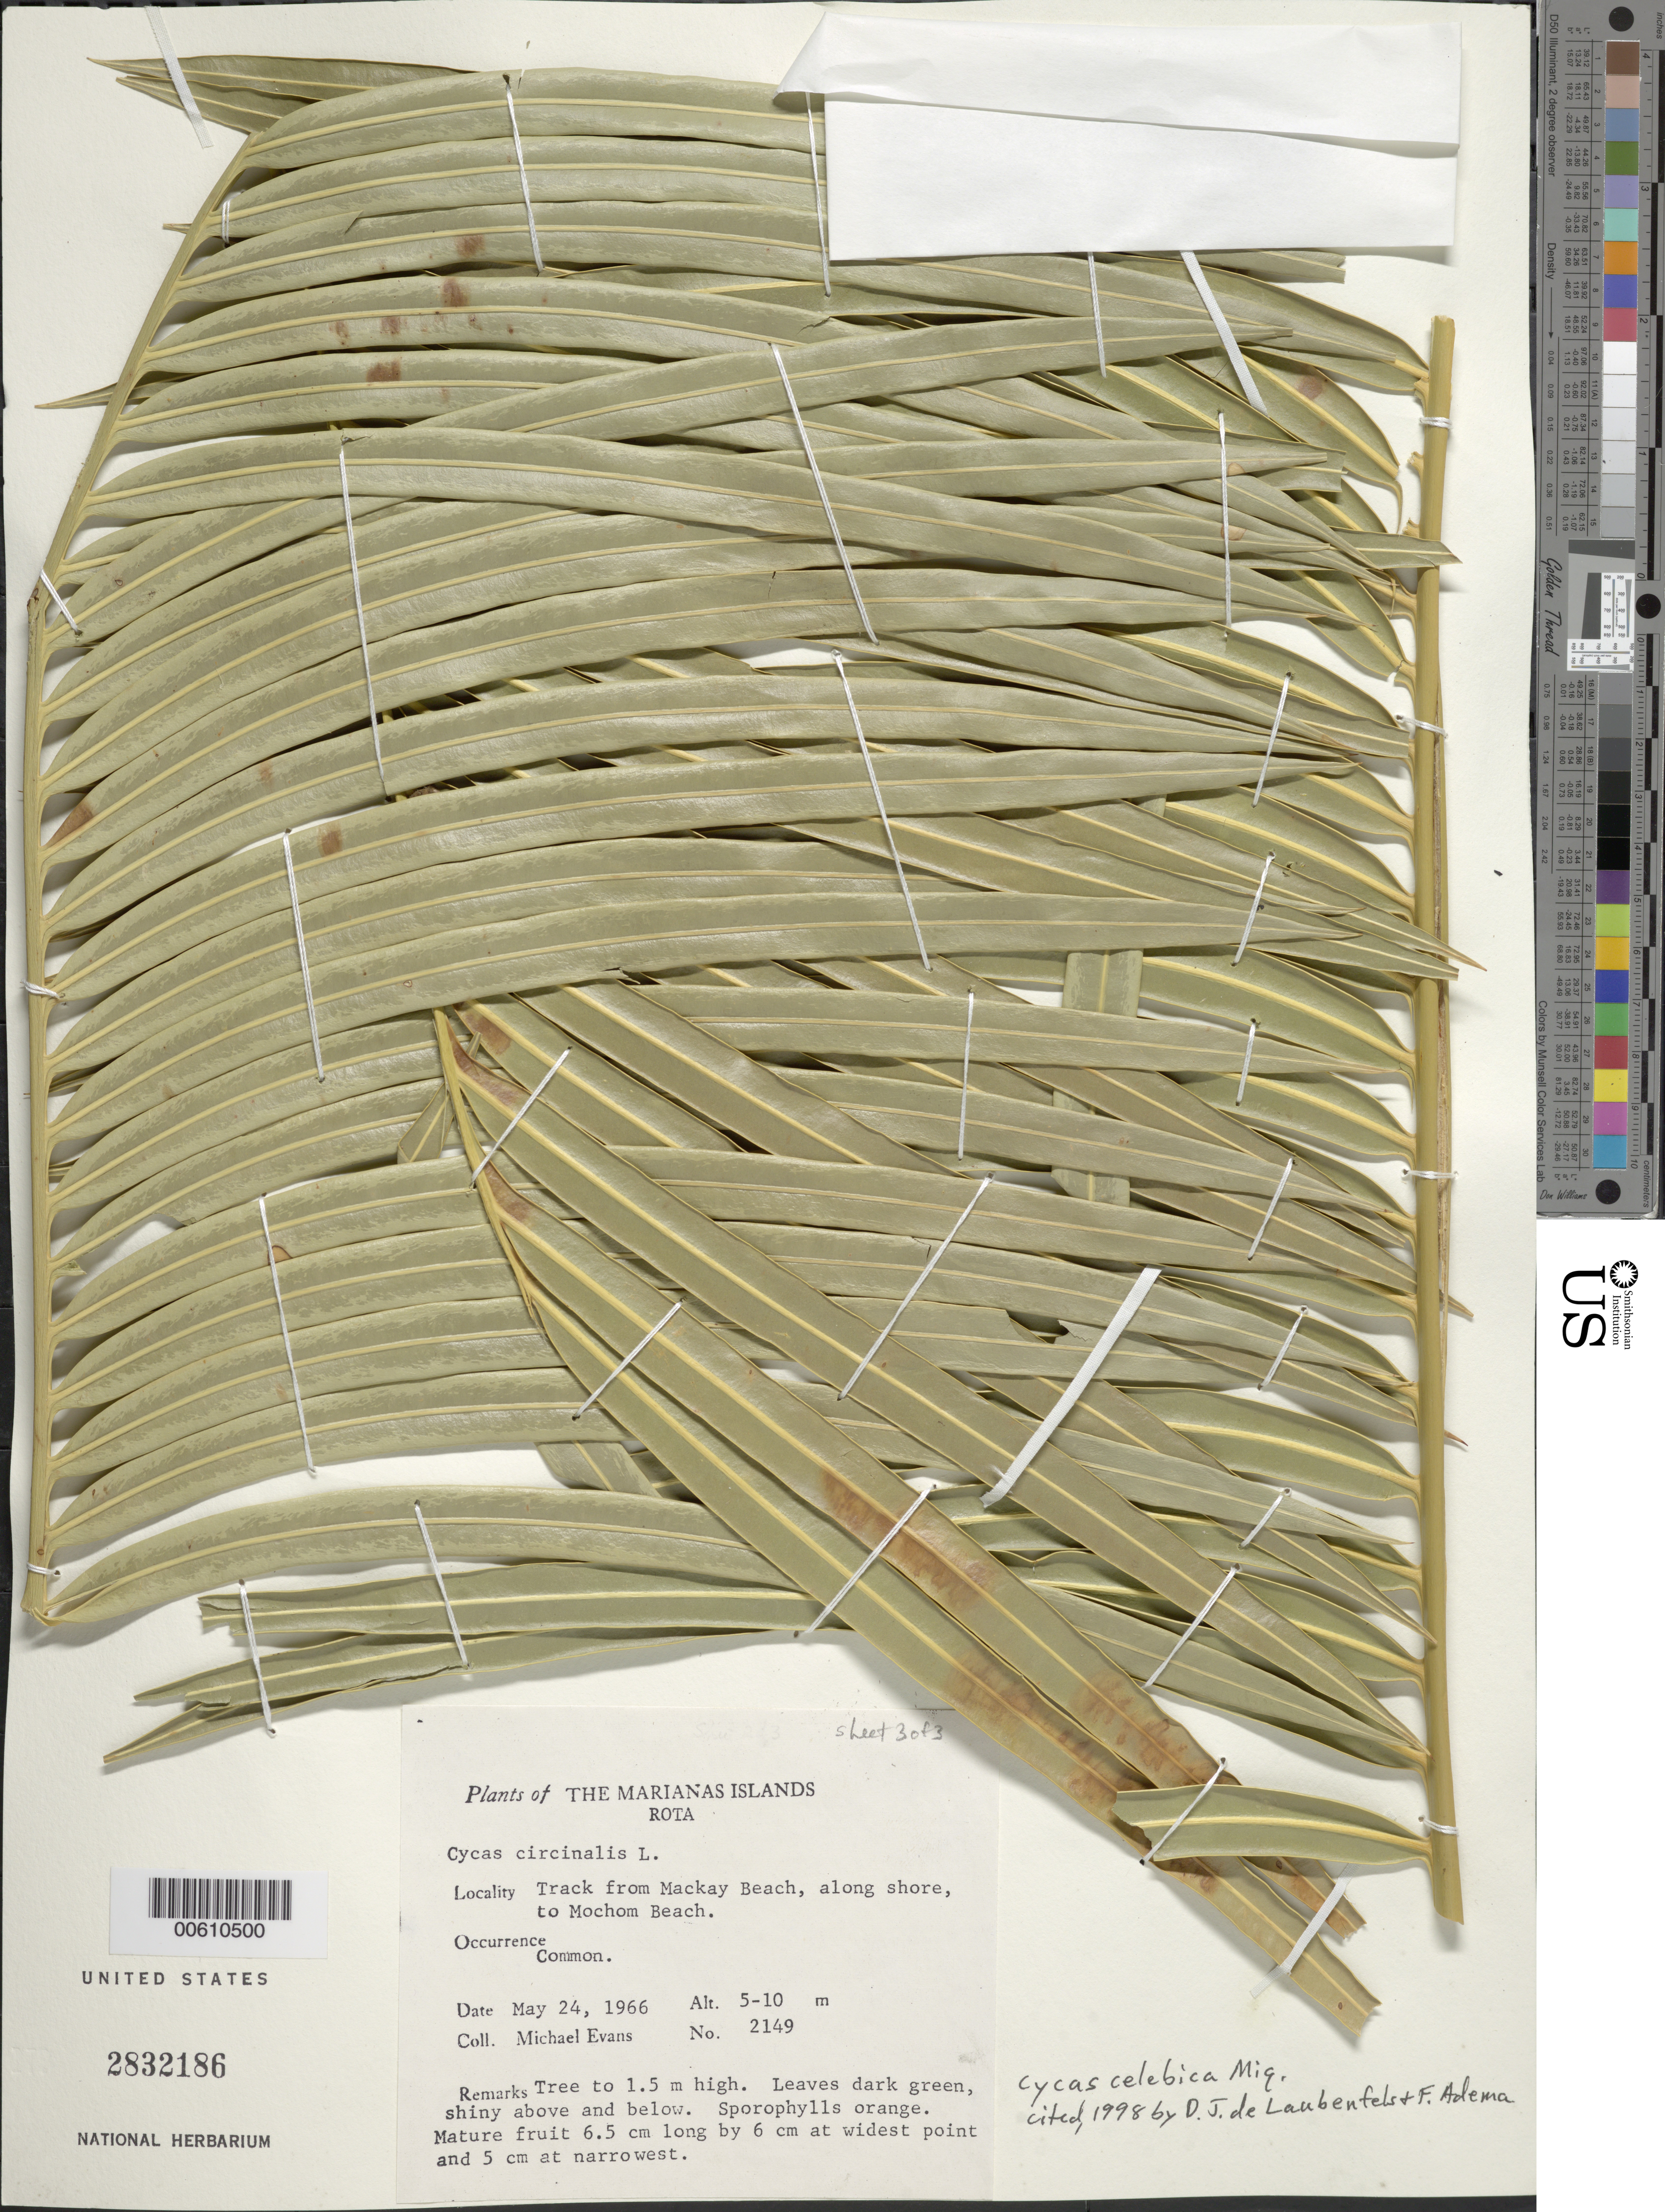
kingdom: Plantae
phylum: Tracheophyta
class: Cycadopsida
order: Cycadales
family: Cycadaceae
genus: Cycas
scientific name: Cycas celebica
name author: Miq.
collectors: M. Evans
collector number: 2149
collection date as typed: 24 May 1966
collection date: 1966-05-24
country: Northern Mariana Islands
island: Rota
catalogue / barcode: US 2832186